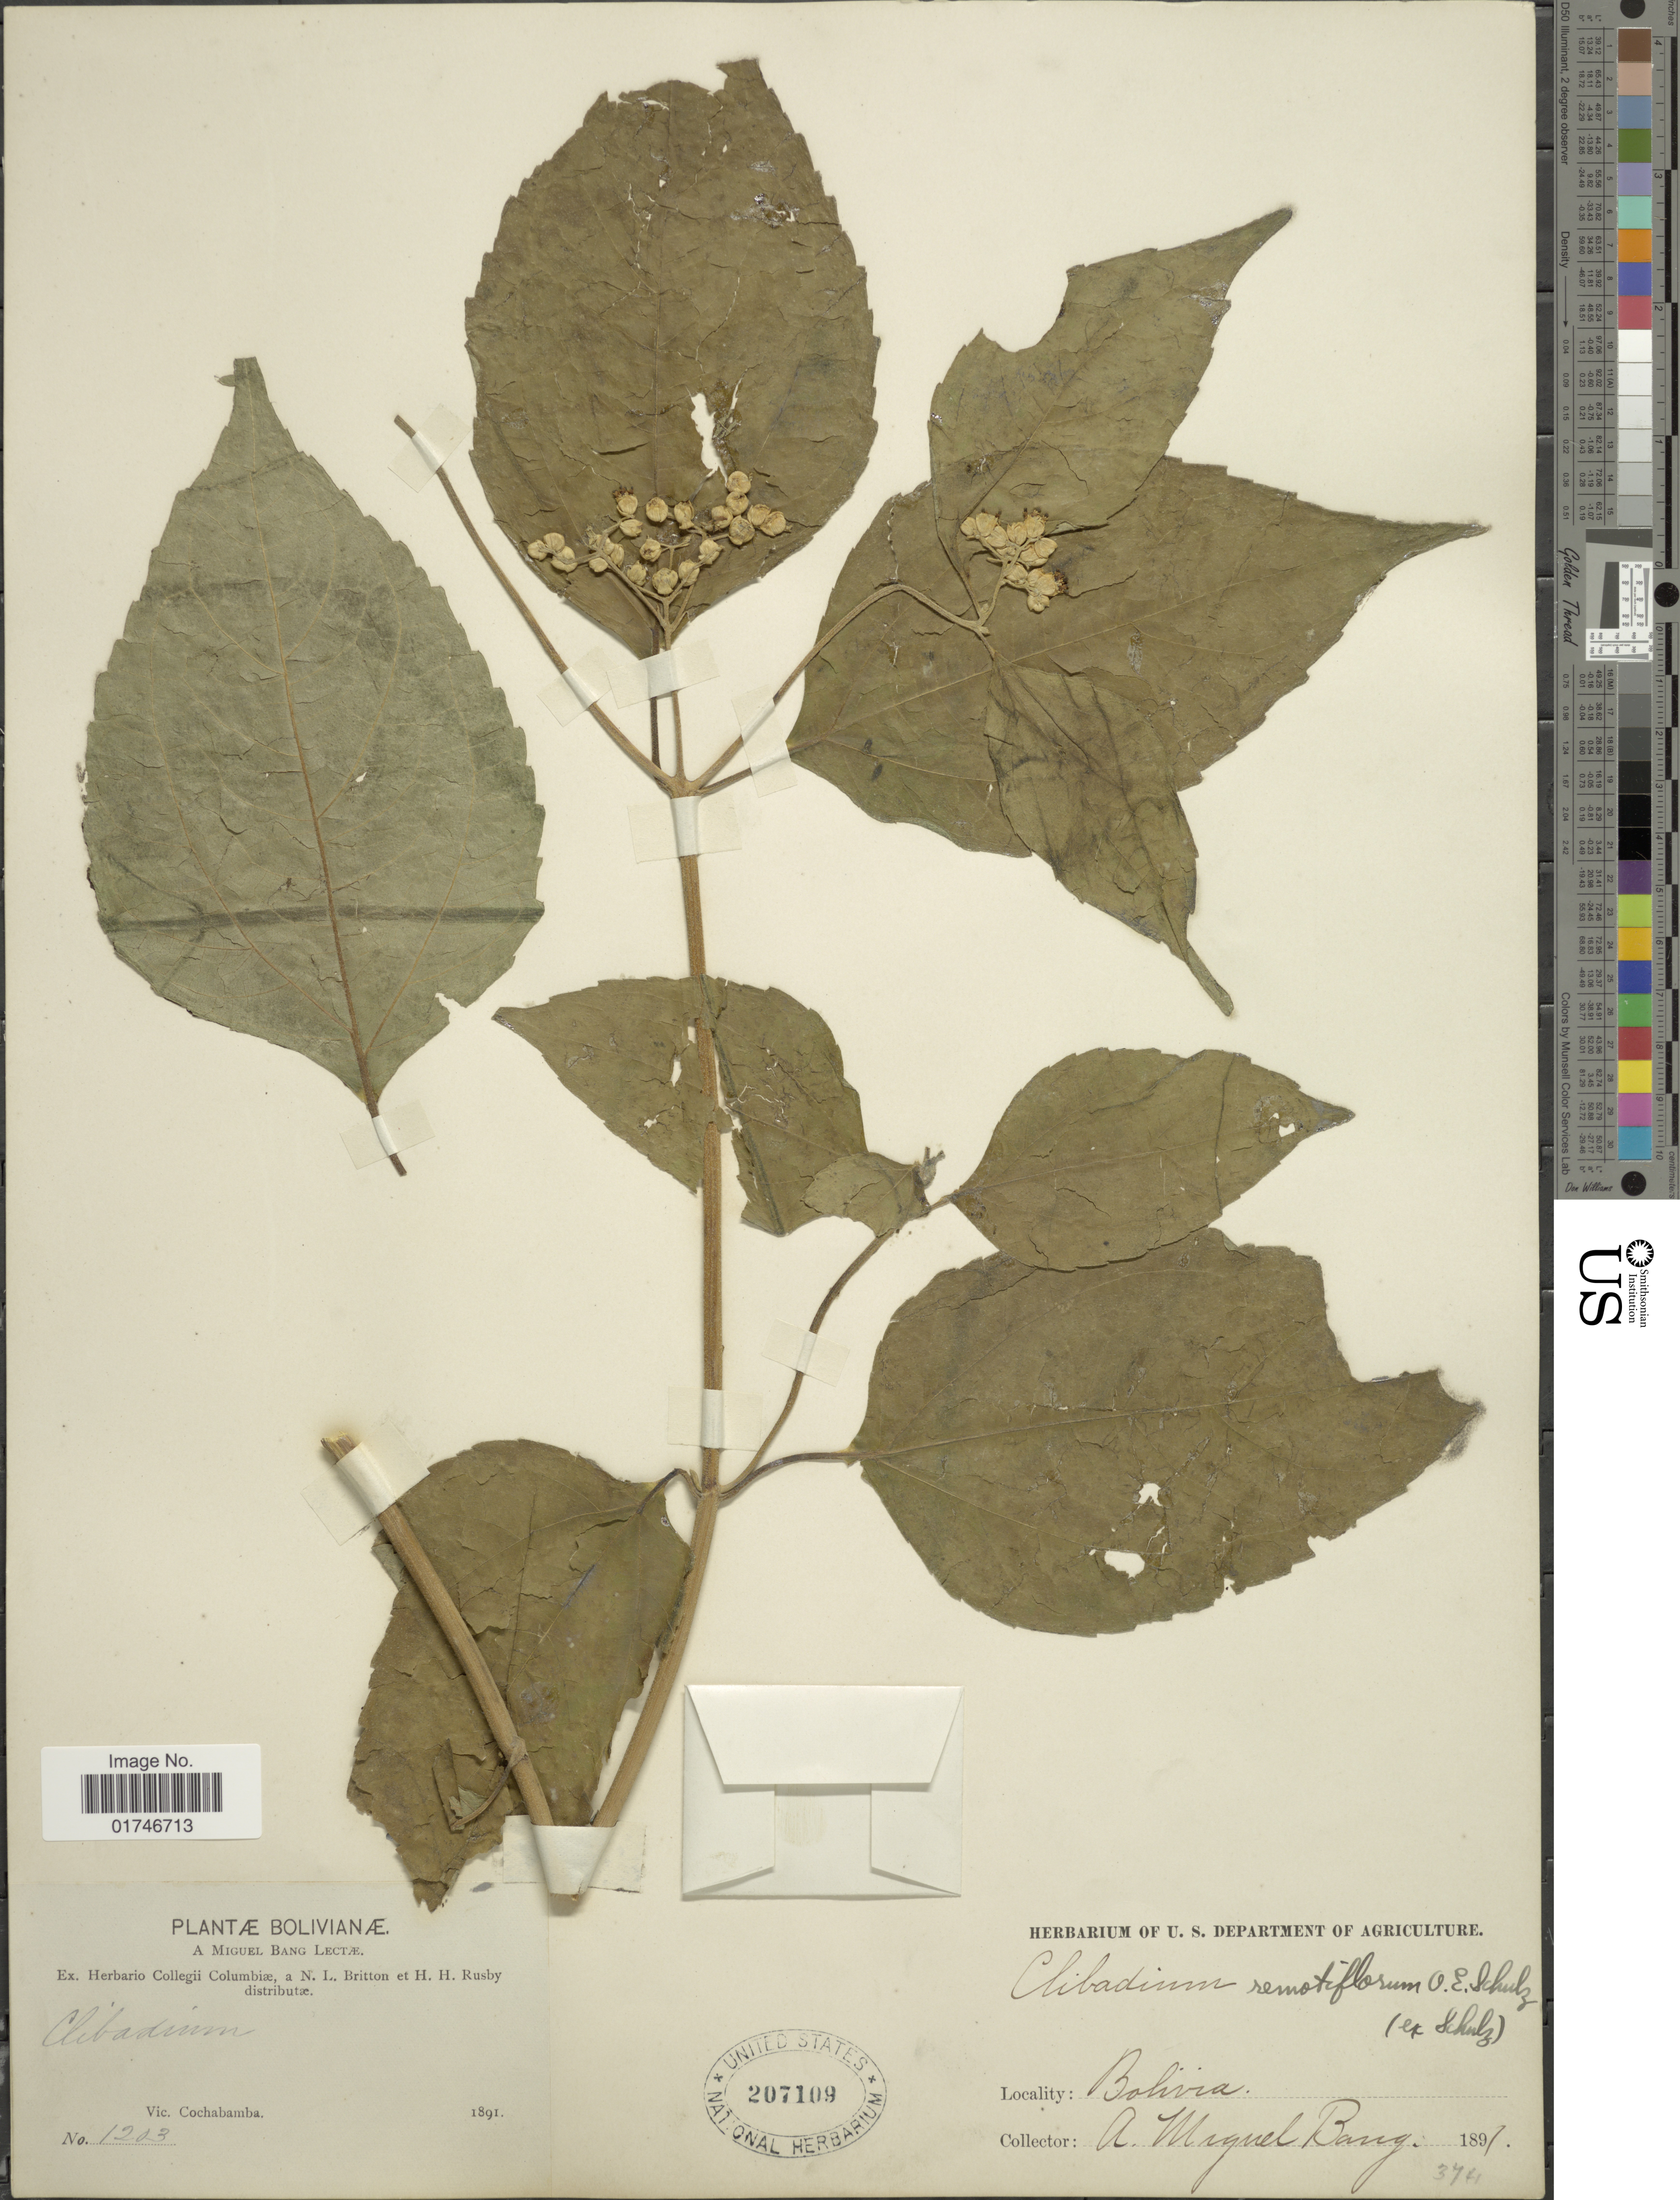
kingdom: Plantae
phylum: Tracheophyta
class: Magnoliopsida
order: Asterales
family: Asteraceae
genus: Clibadium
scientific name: Clibadium peruvianum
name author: Poepp.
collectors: M. Bang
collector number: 1203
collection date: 1891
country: Bolivia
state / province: Cochabamba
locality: Vic. Cochabamba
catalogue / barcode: US 207109